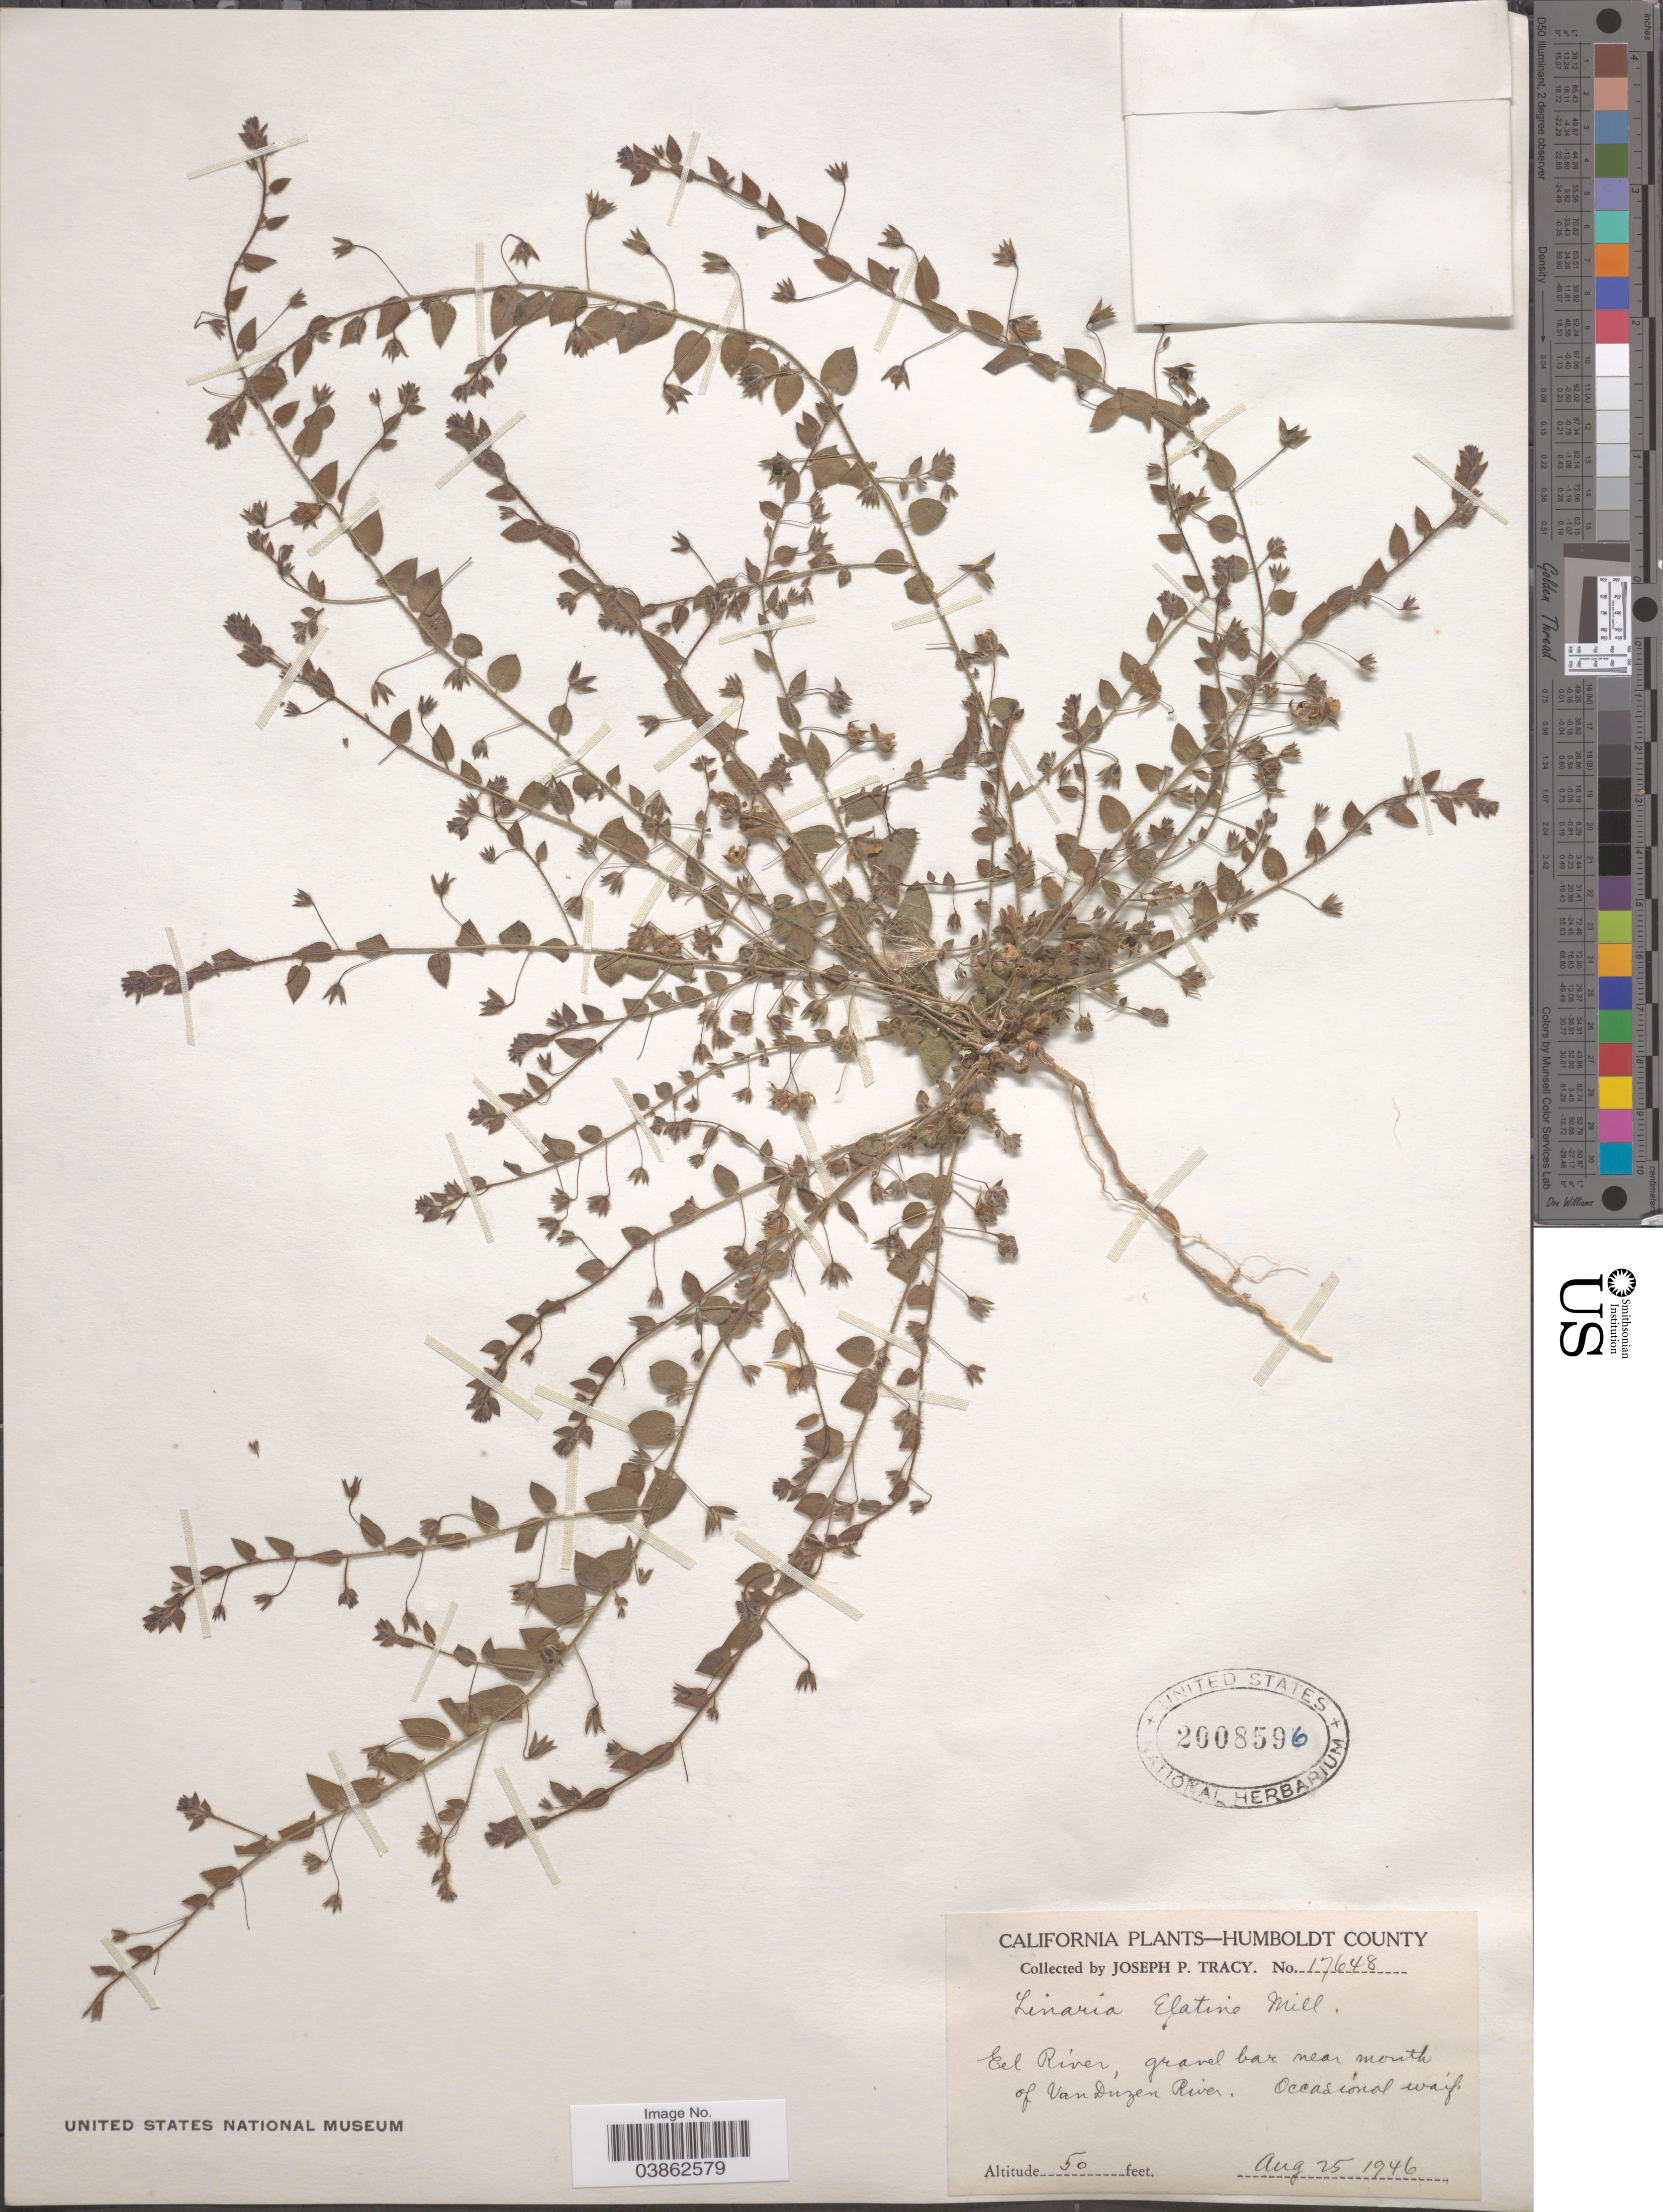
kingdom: Plantae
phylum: Tracheophyta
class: Magnoliopsida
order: Lamiales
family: Plantaginaceae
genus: Kickxia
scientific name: Kickxia elatine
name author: (L.) Dumort.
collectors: J. Tracy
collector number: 17648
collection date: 1946-08-25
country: United States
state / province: California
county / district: Humboldt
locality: Humboldt County. Eel River, near mouth of Van Duzen River.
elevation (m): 15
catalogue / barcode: US 2008596